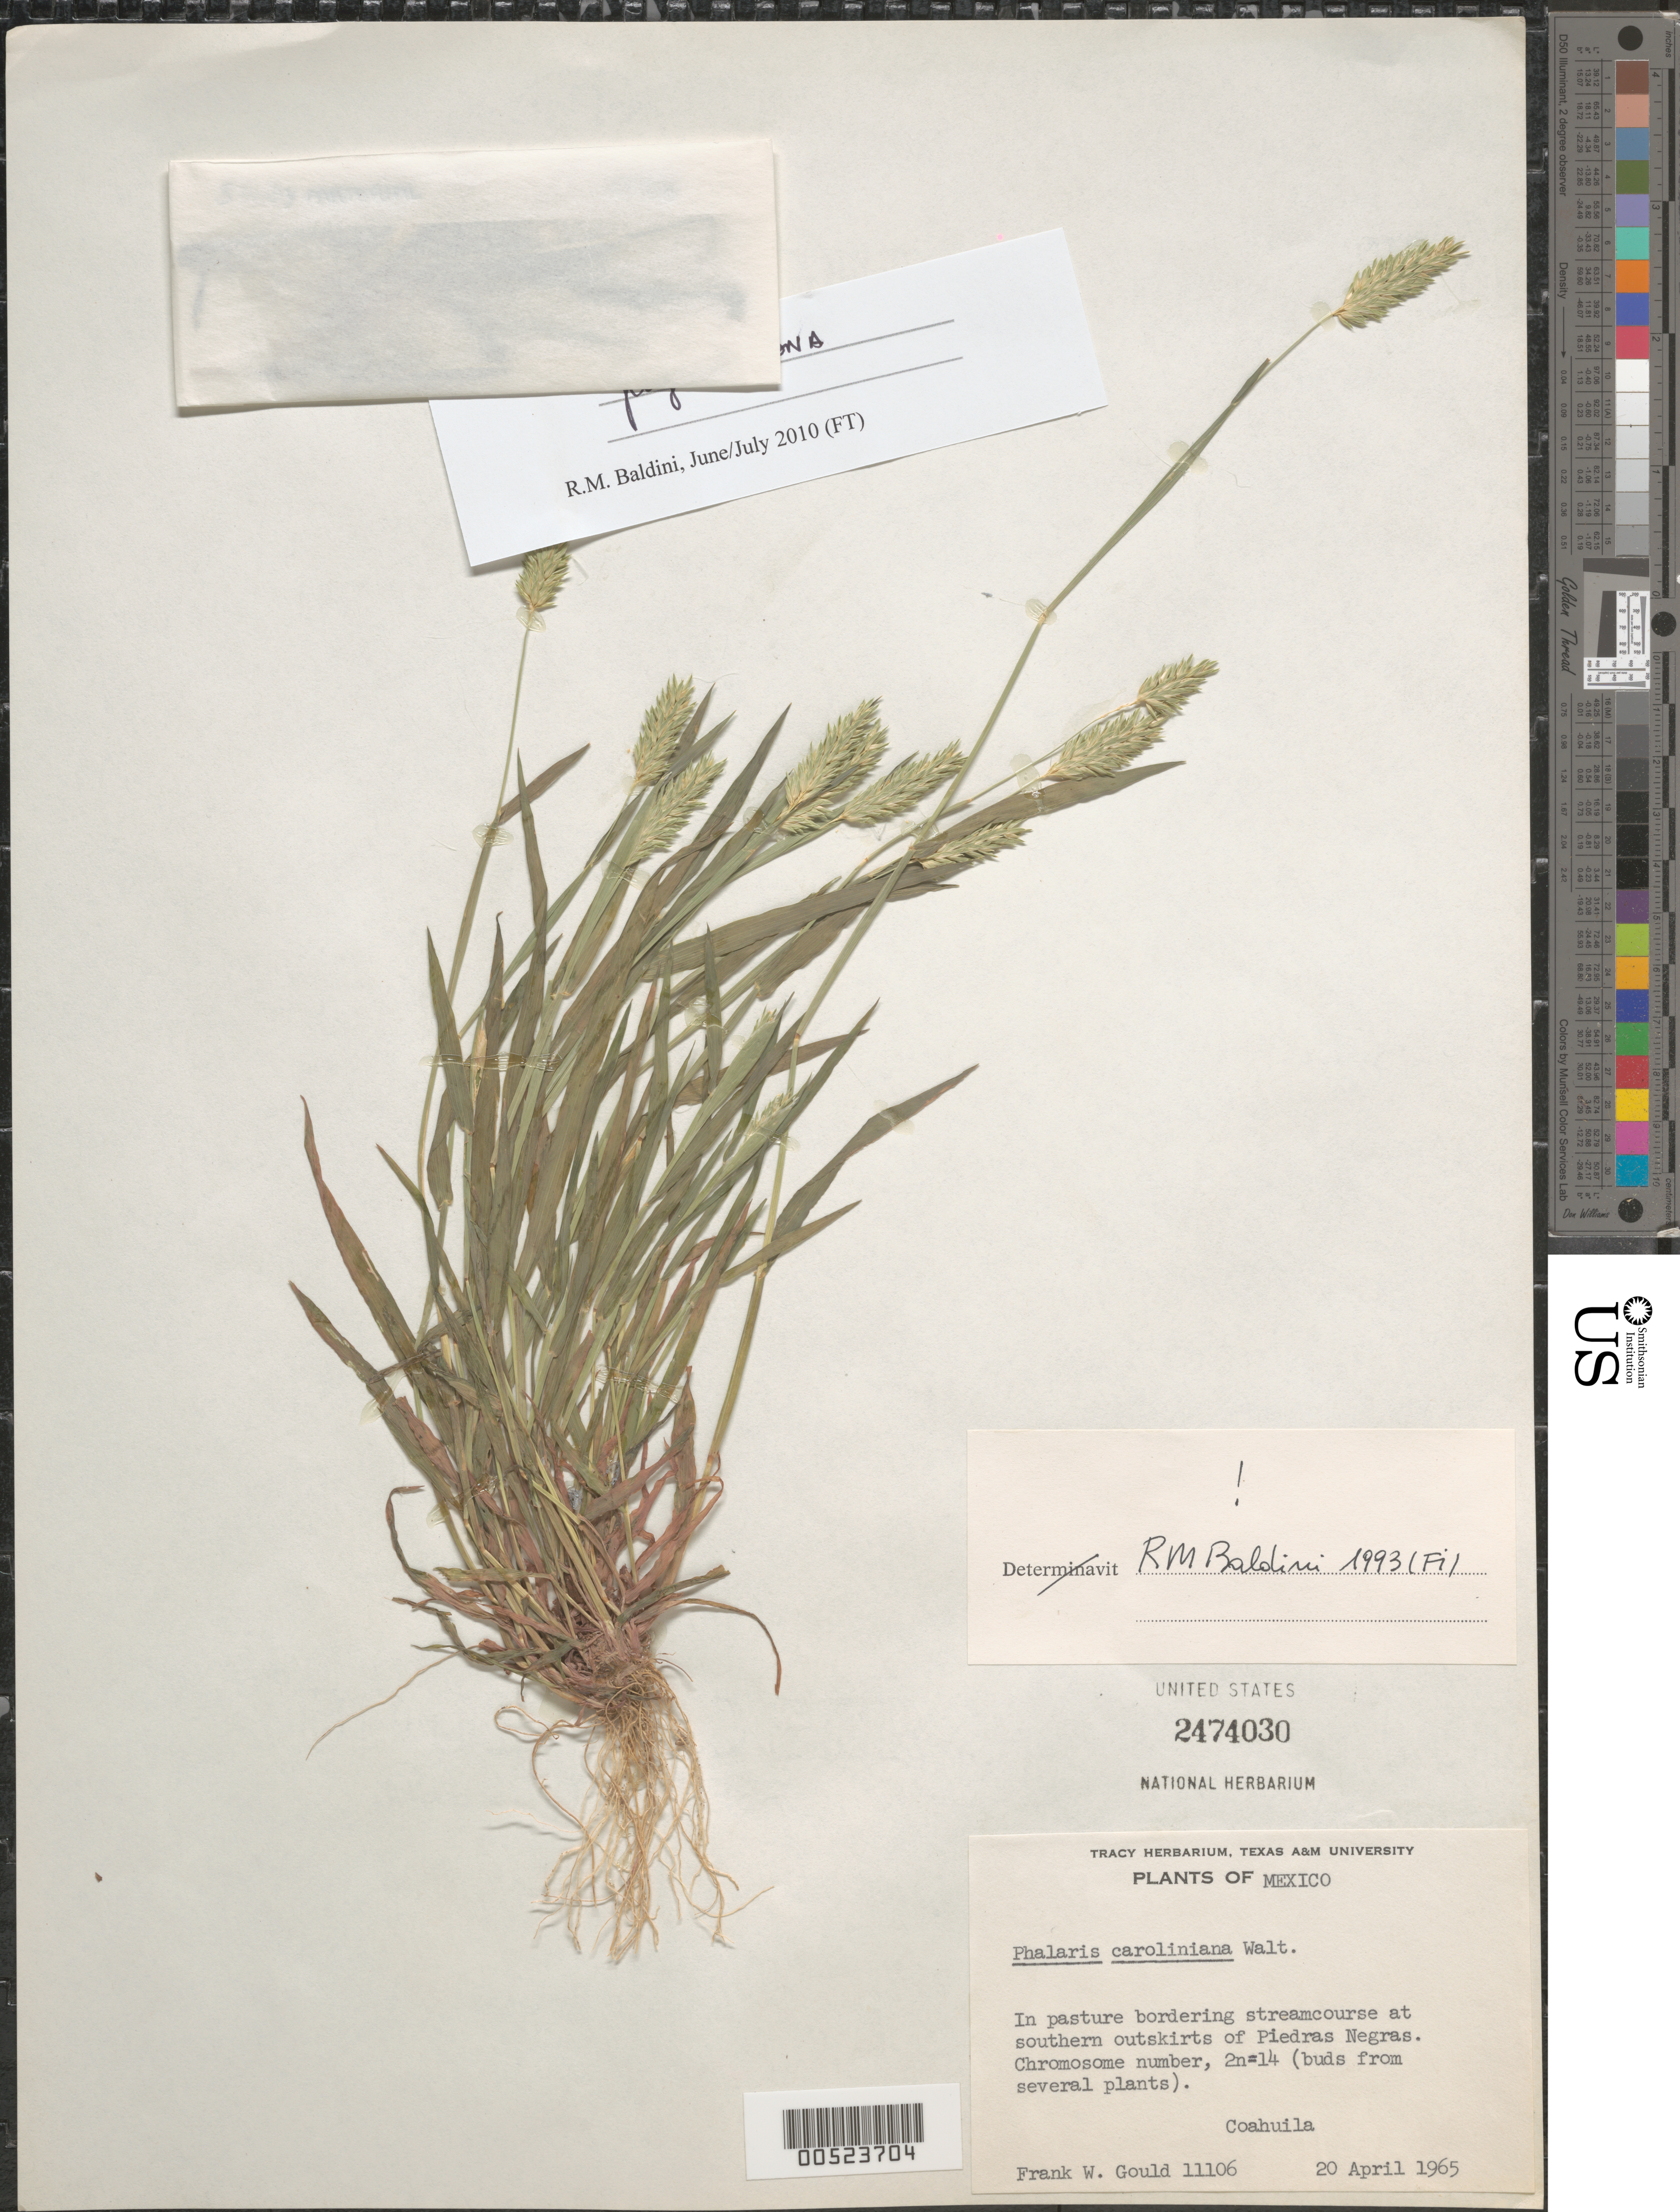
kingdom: Plantae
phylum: Tracheophyta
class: Liliopsida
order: Poales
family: Poaceae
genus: Phalaris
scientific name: Phalaris caroliniana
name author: Walter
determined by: Baldini, R. M.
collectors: F. W. Gould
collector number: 11106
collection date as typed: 20 Apr 1965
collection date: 1965-04-20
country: Mexico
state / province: Coahuila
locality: S outskirts of Piedras Negras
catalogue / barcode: US 2474030